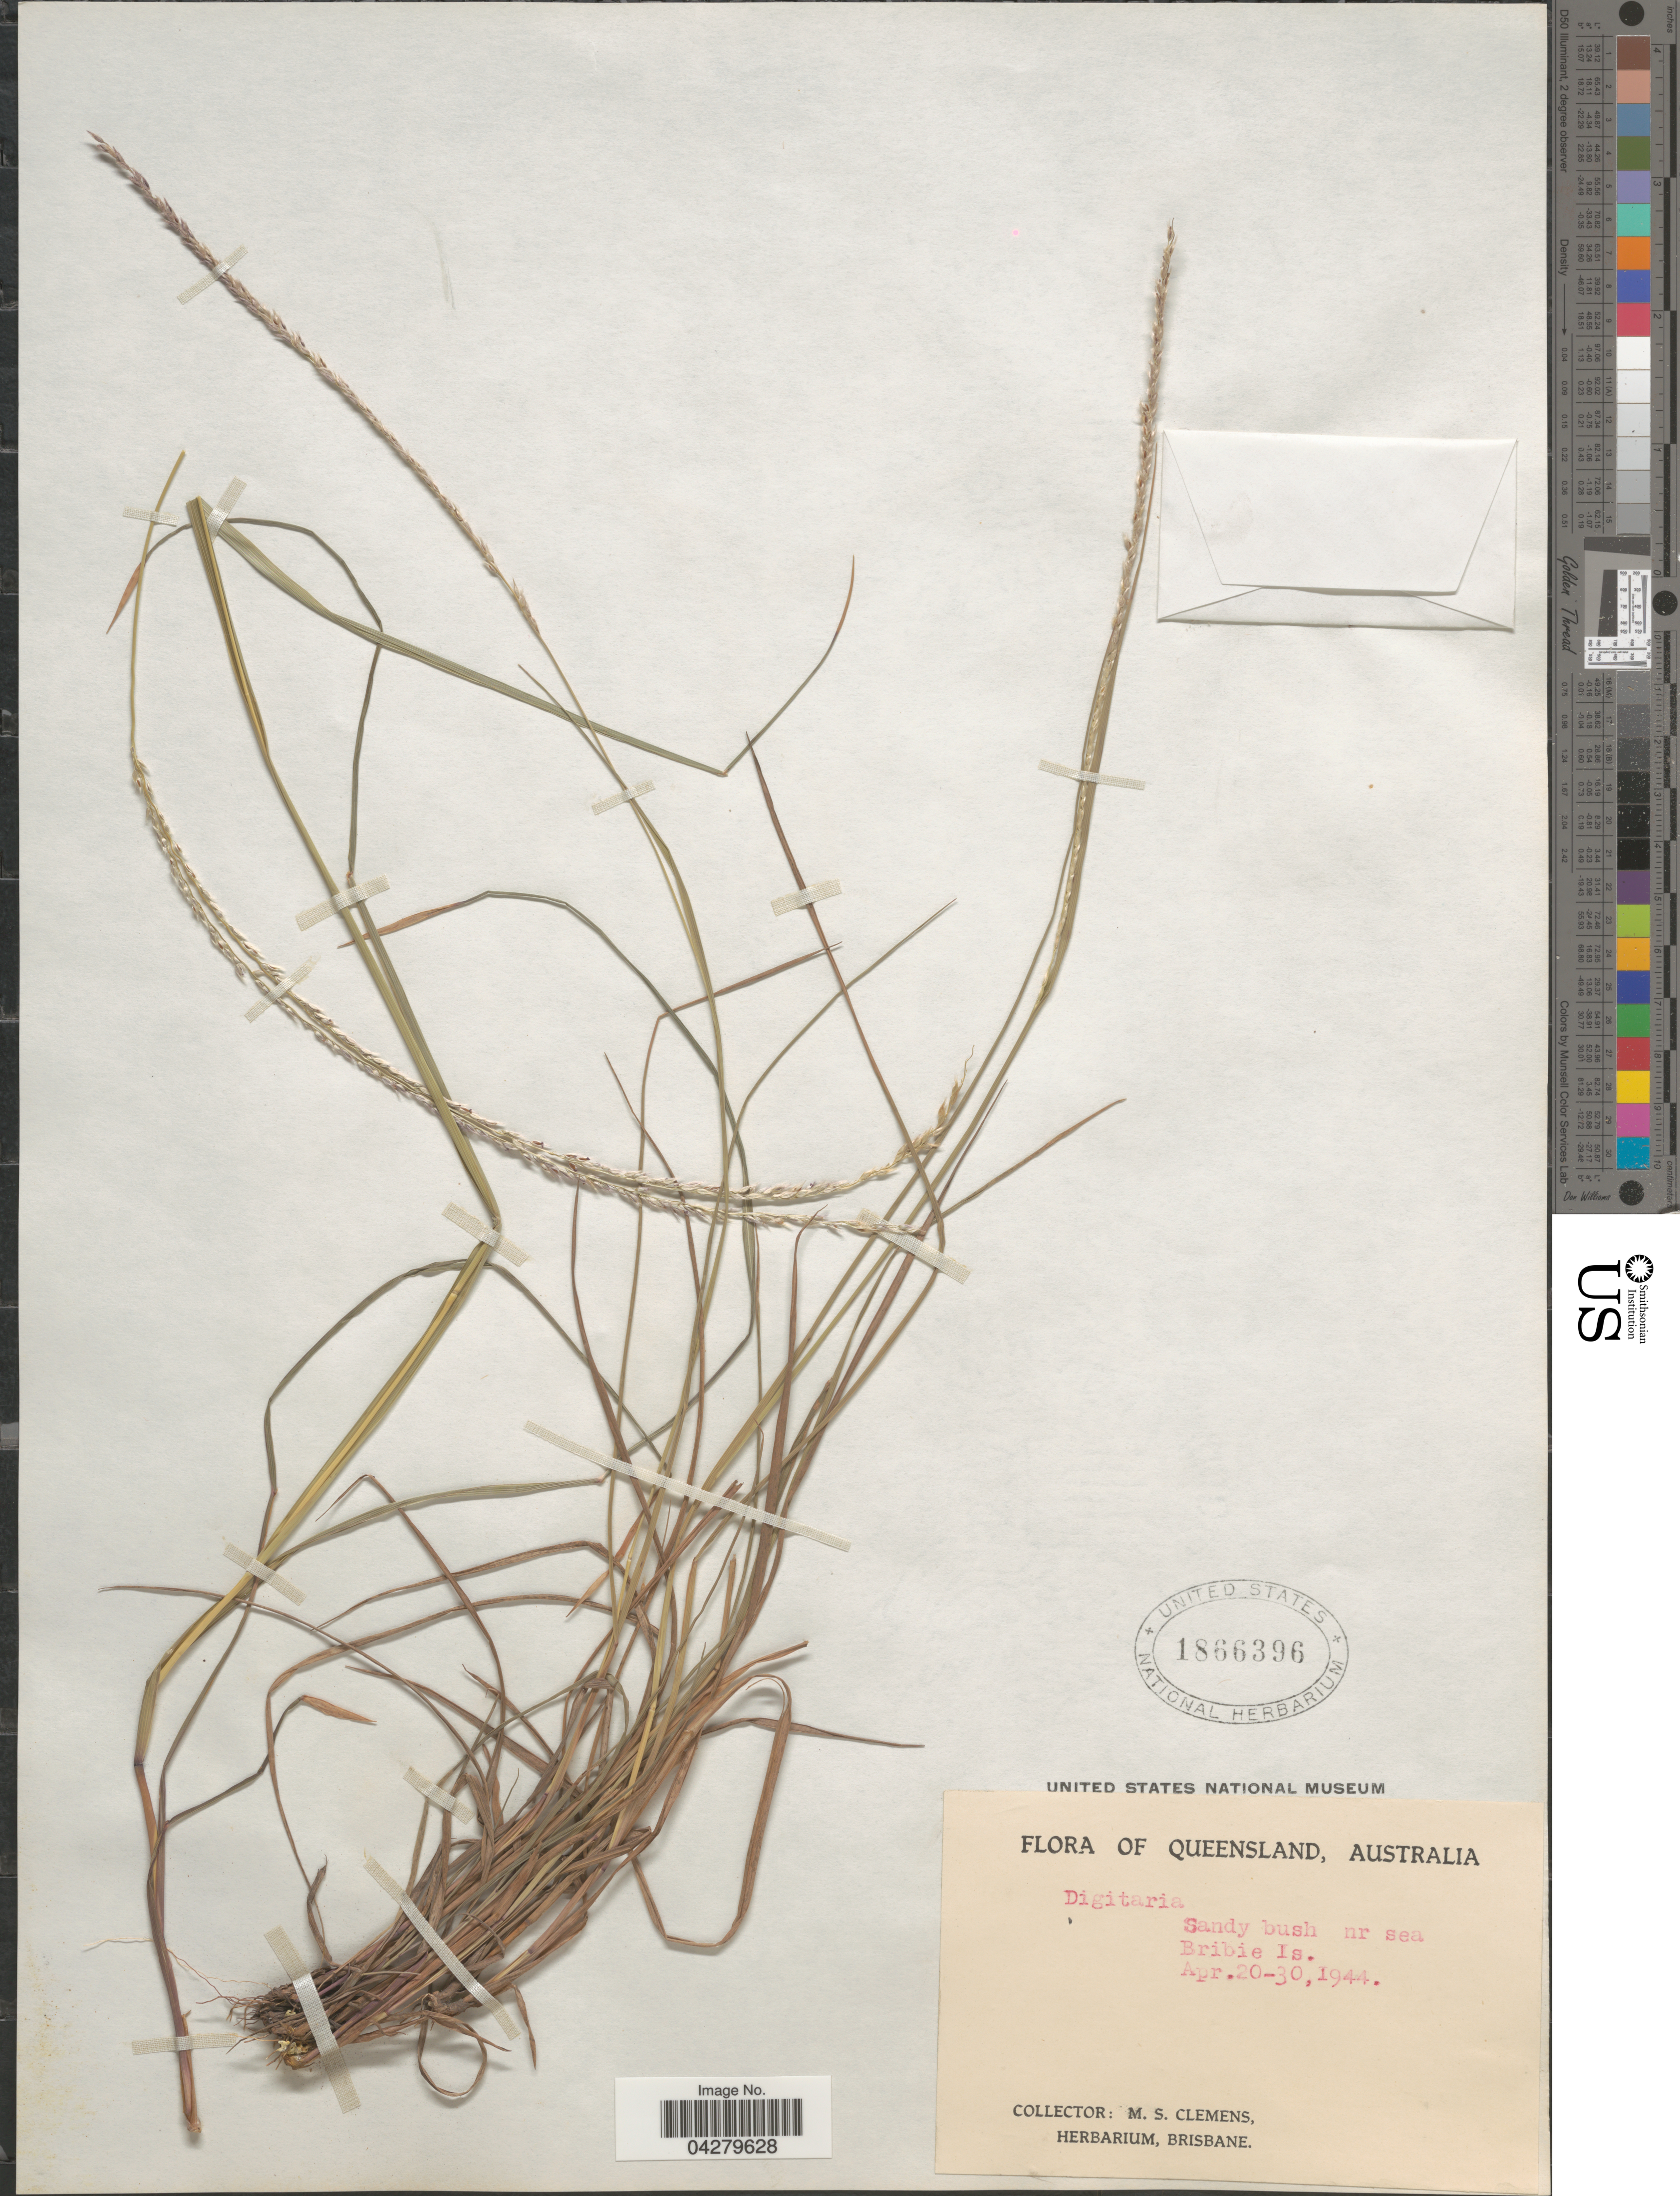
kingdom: Plantae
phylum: Tracheophyta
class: Liliopsida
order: Poales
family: Poaceae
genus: Digitaria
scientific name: Digitaria sp.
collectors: M. S. Clemens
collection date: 1944-04-20/1944-04-30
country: Australia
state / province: Queensland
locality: Sandy bush nr sea Bribie Is.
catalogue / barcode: US 1866396